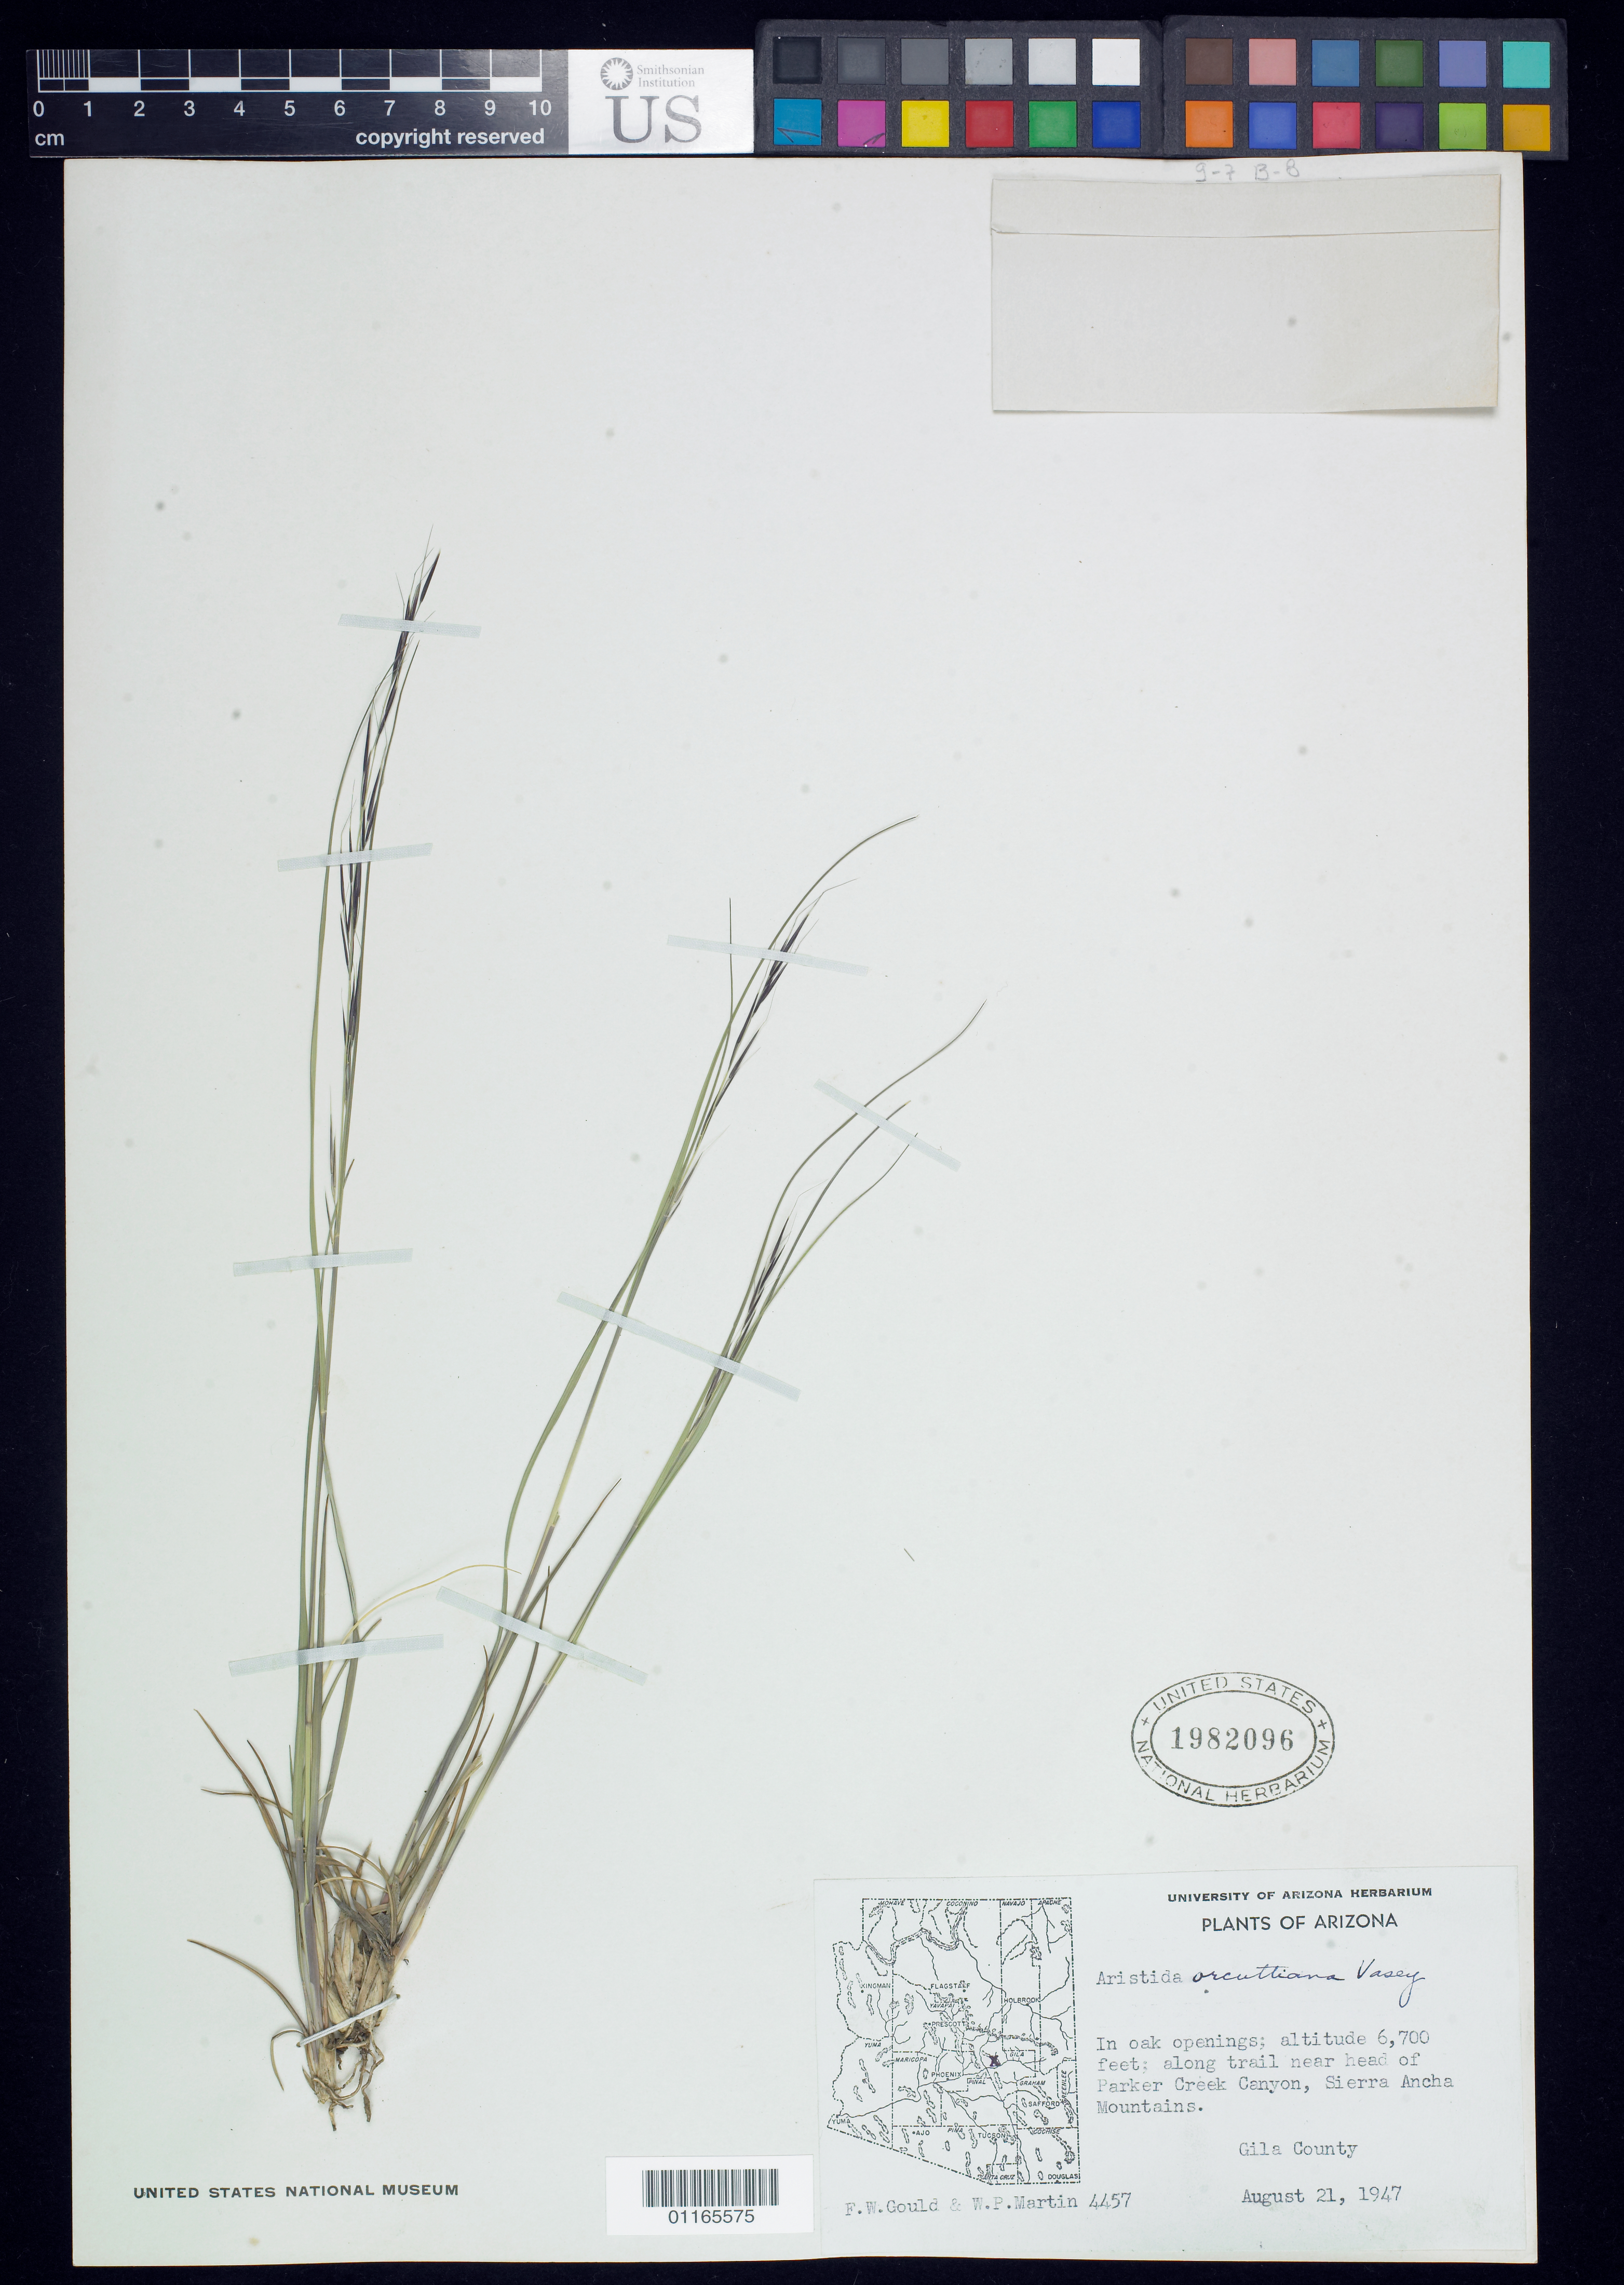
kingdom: Plantae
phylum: Tracheophyta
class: Liliopsida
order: Poales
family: Poaceae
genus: Aristida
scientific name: Aristida schiedeana var. orcuttiana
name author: (Vasey) Allred & Valdés-Reyna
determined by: Poaceae Reorganization Project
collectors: F. W. Gould & W. Martin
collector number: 4457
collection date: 1947-08-21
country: United States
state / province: Arizona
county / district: Gila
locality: Along trail near head of Parker Creek Canyon, Sierra Ancha Mountains.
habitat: In oak openings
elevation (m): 2042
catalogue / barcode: US 1982096